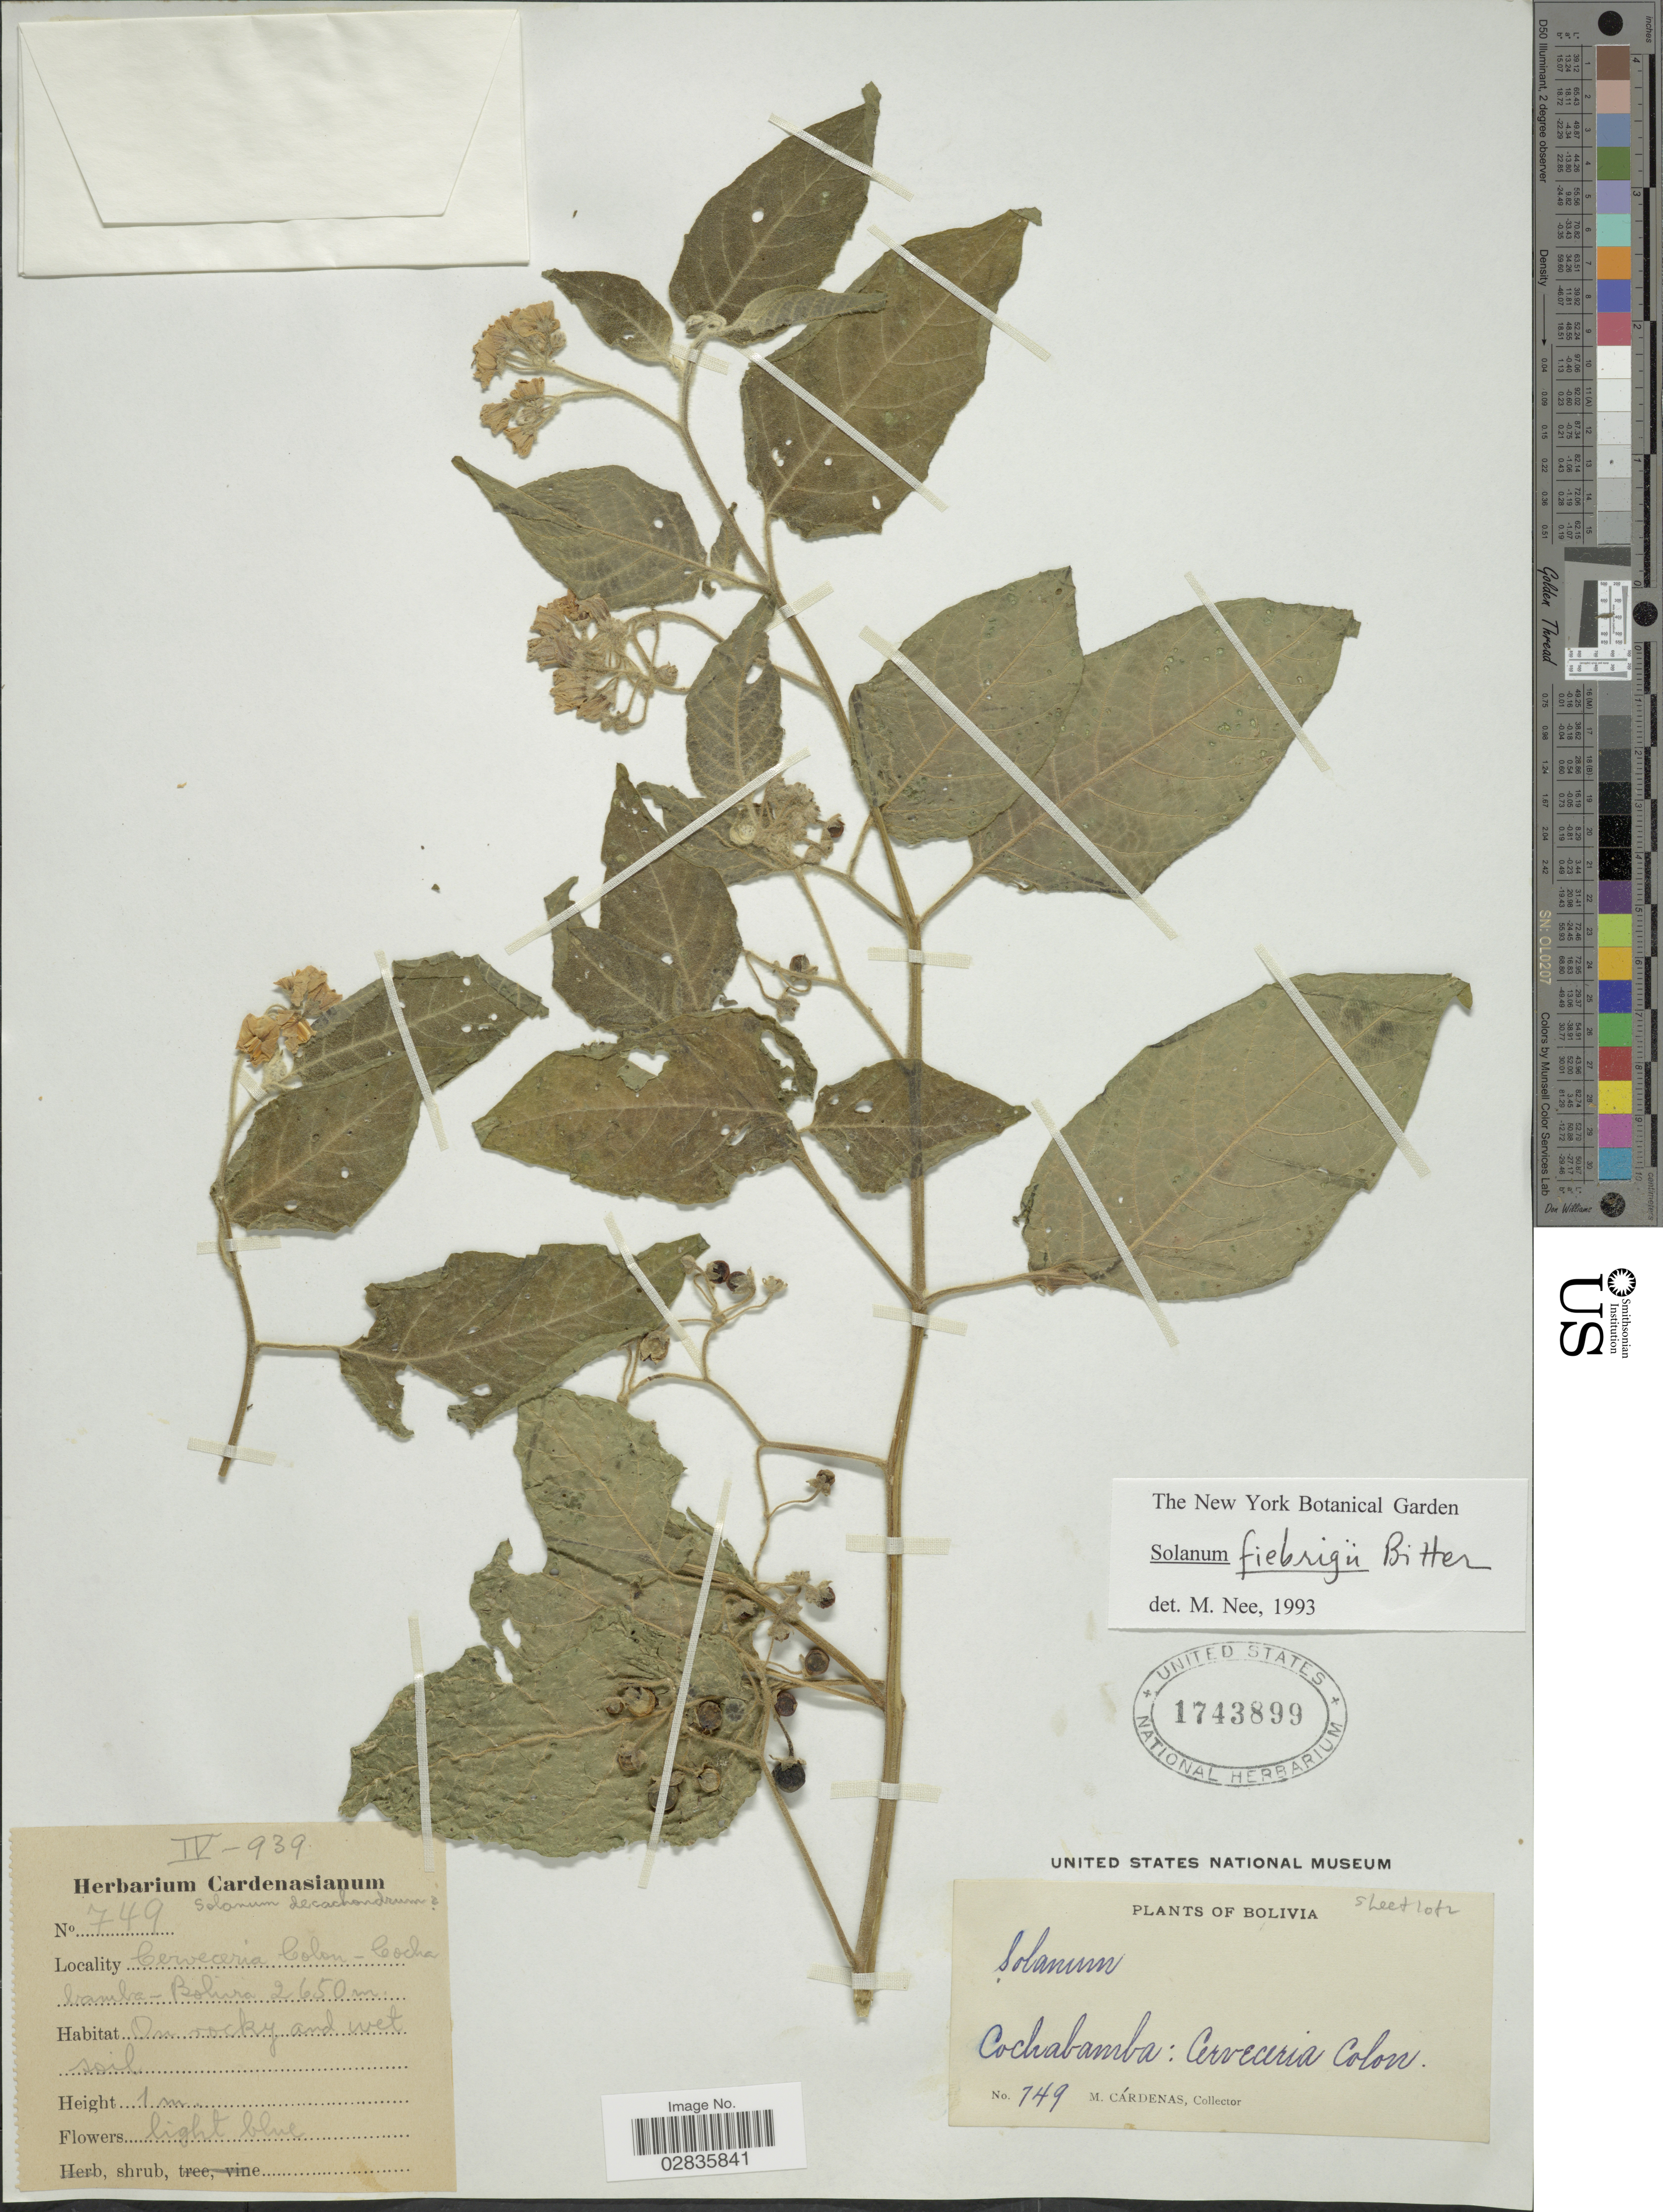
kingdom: Plantae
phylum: Tracheophyta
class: Magnoliopsida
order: Solanales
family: Solanaceae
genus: Solanum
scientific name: Solanum fiebrigii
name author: Bitter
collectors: M. Cárdenas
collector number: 749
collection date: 1939-04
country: Bolivia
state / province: Cochabamba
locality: Cerveceria Colon - Cochabamba.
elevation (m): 2650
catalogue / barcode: US 1743899